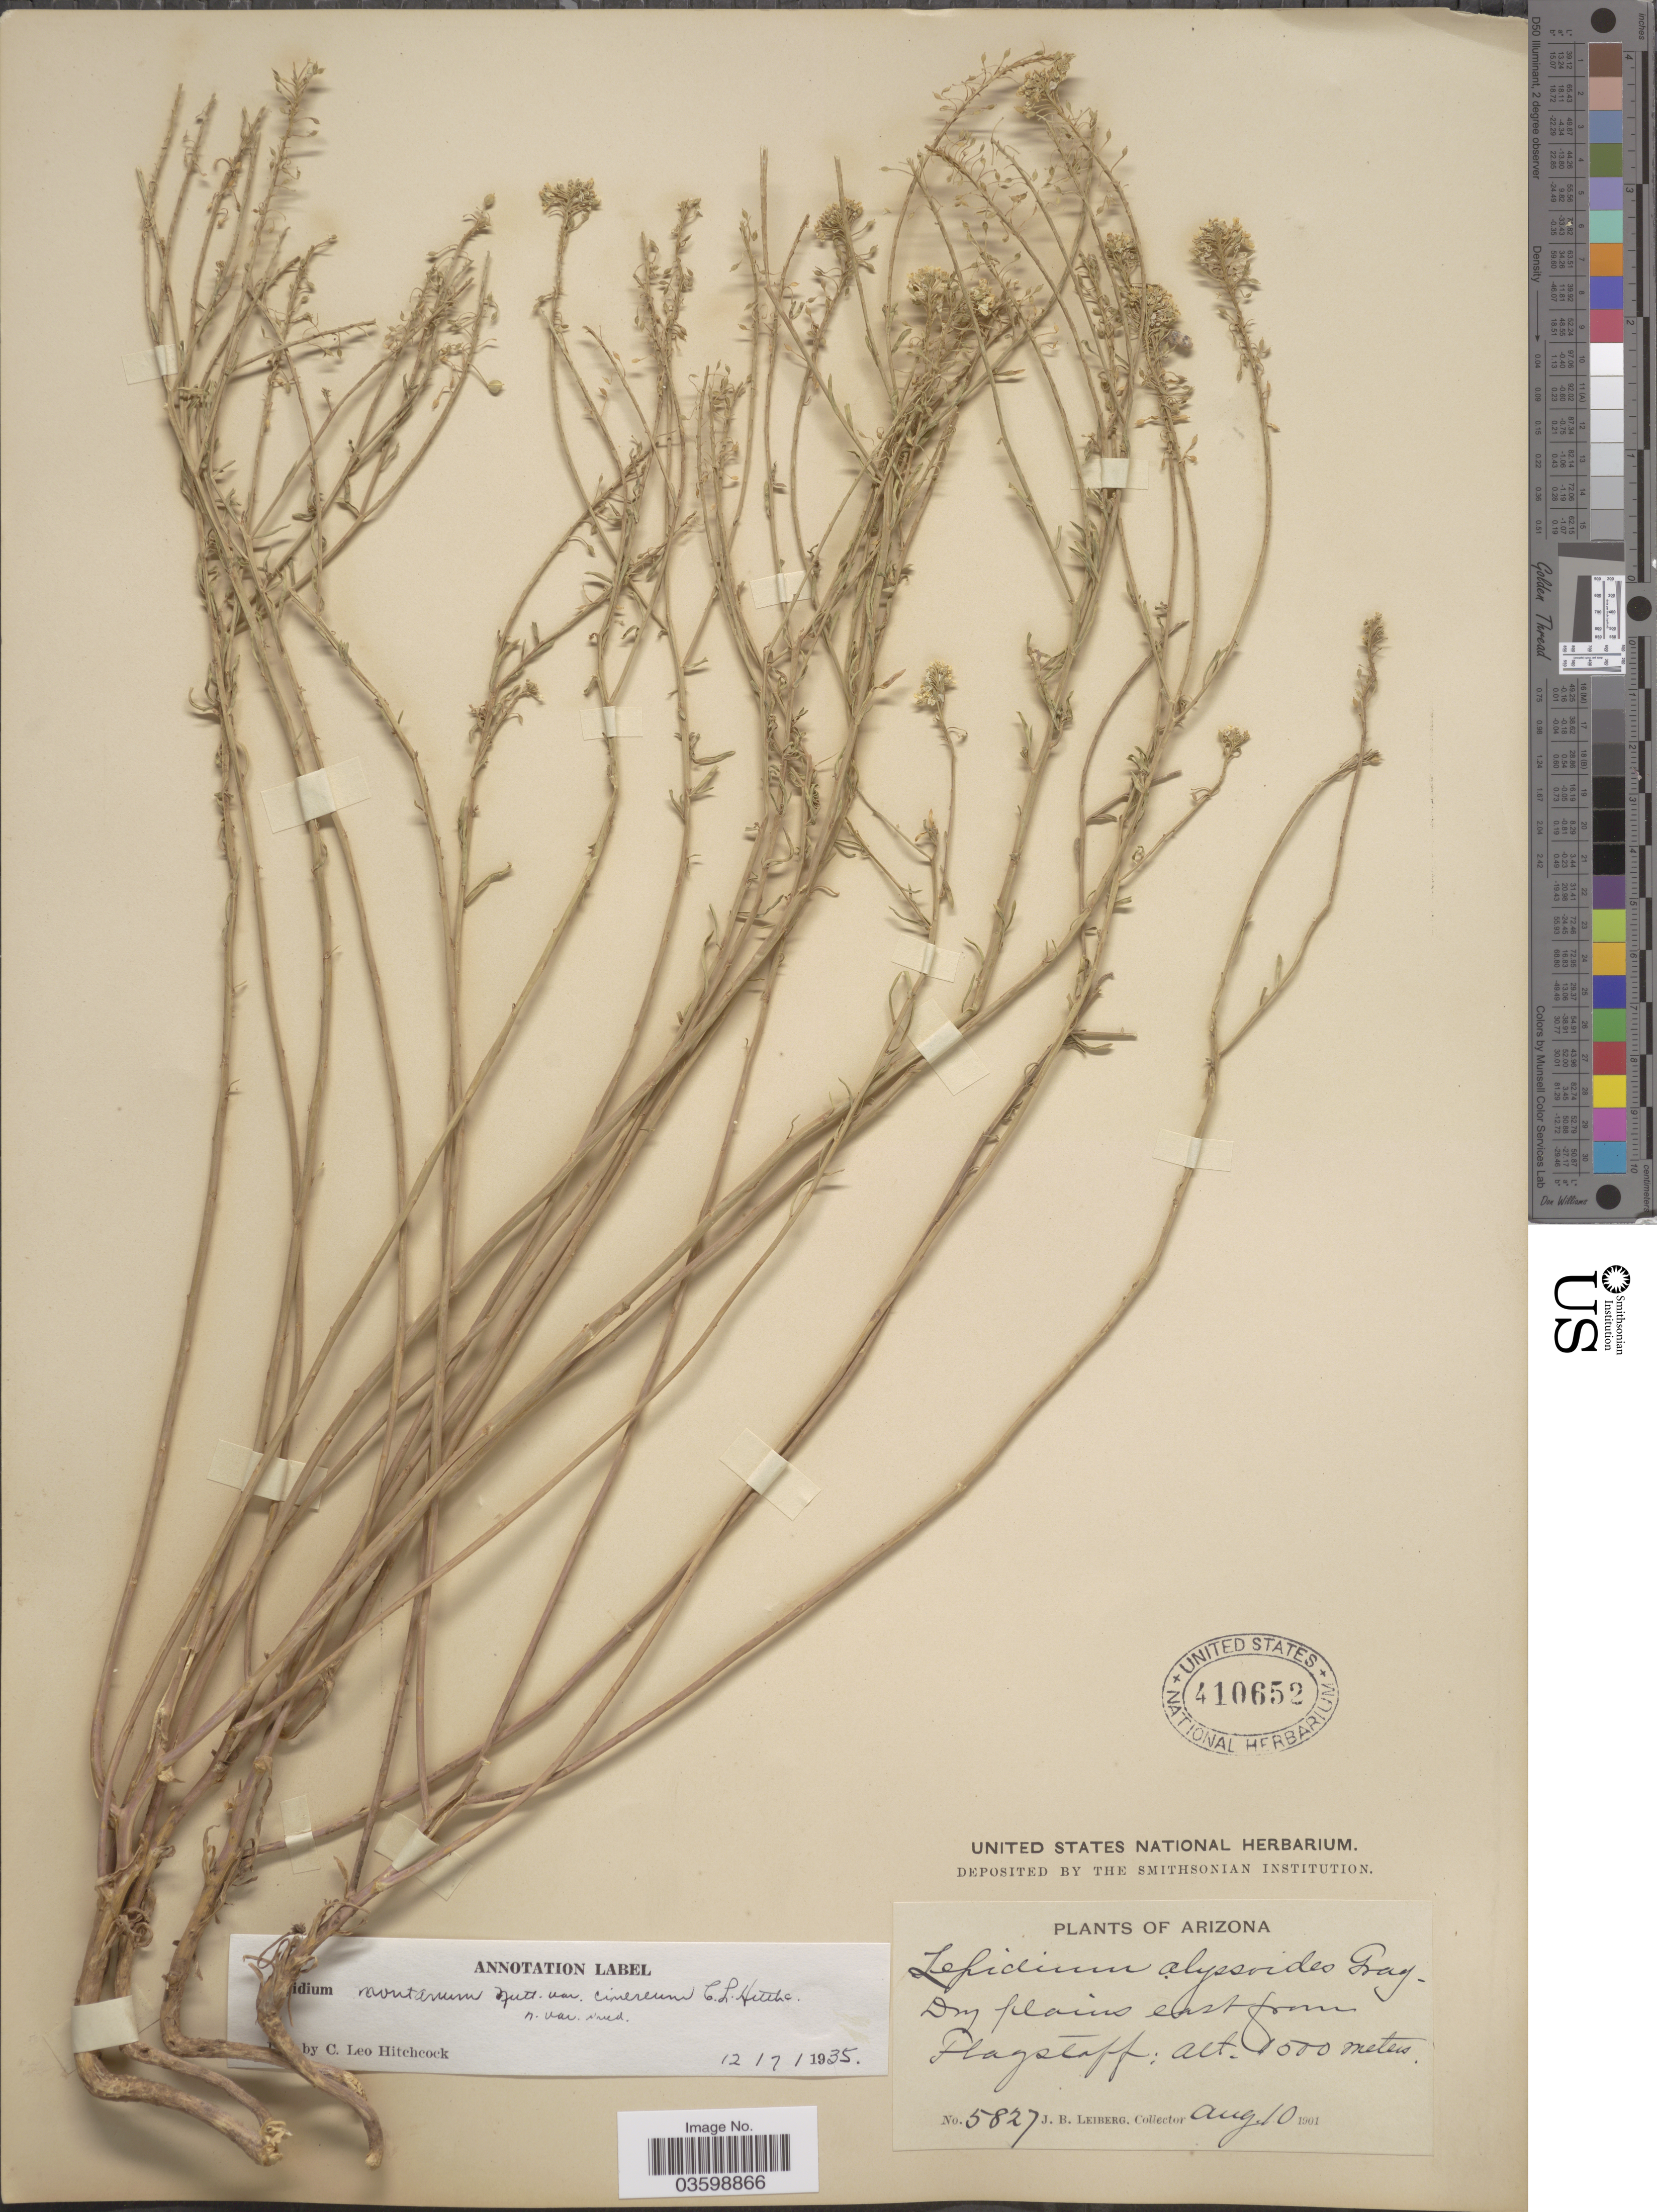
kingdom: Plantae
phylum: Tracheophyta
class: Magnoliopsida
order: Brassicales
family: Brassicaceae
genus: Lepidium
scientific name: Lepidium montanum f. cinereum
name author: C.L. Hitchc.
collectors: J. B. Leiberg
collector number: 5827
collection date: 1901-08-10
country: United States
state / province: Arizona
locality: Dry plains east from Flagstaff.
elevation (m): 1500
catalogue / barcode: US 410652